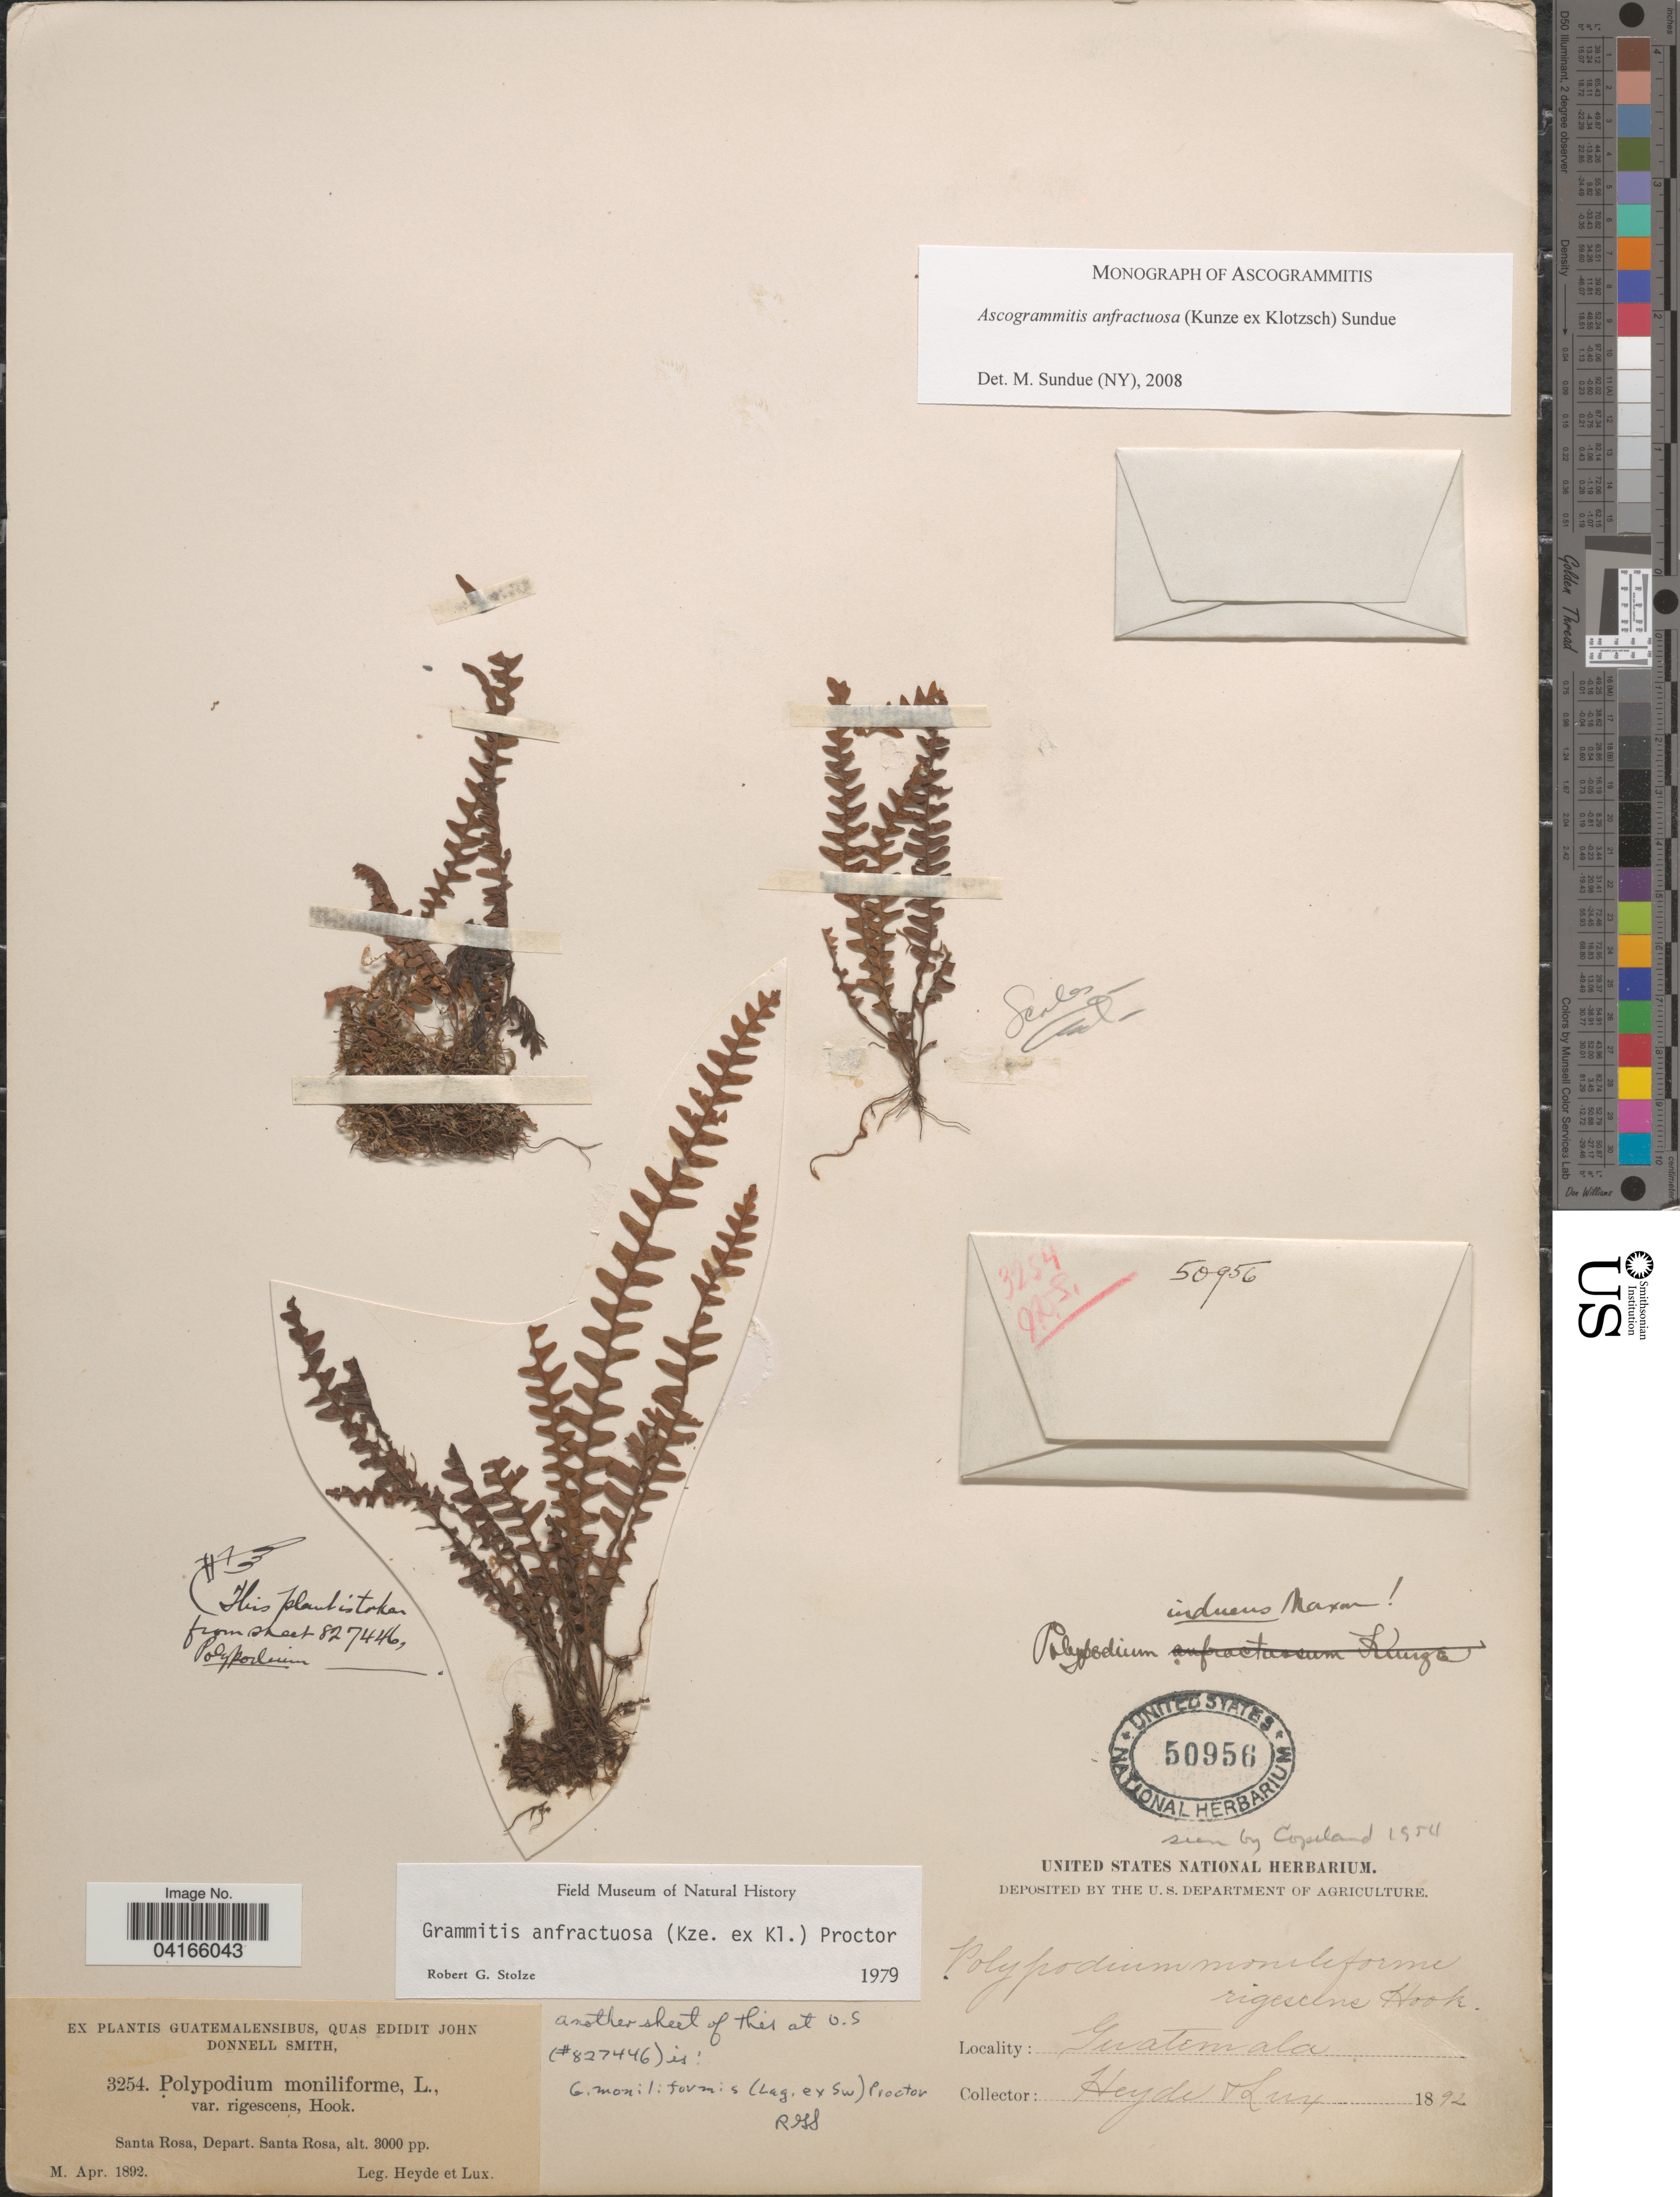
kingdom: Plantae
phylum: Tracheophyta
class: Polypodiopsida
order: Polypodiales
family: Polypodiaceae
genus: Ascogrammitis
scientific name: Ascogrammitis anfractuosa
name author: (Kunze ex Klotzsch) Sundue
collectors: Heyde & Lux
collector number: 3254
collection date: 1892-04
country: Guatemala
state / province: Santa Rosa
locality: Depart. Santa Rosa.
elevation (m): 914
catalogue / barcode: US 50956